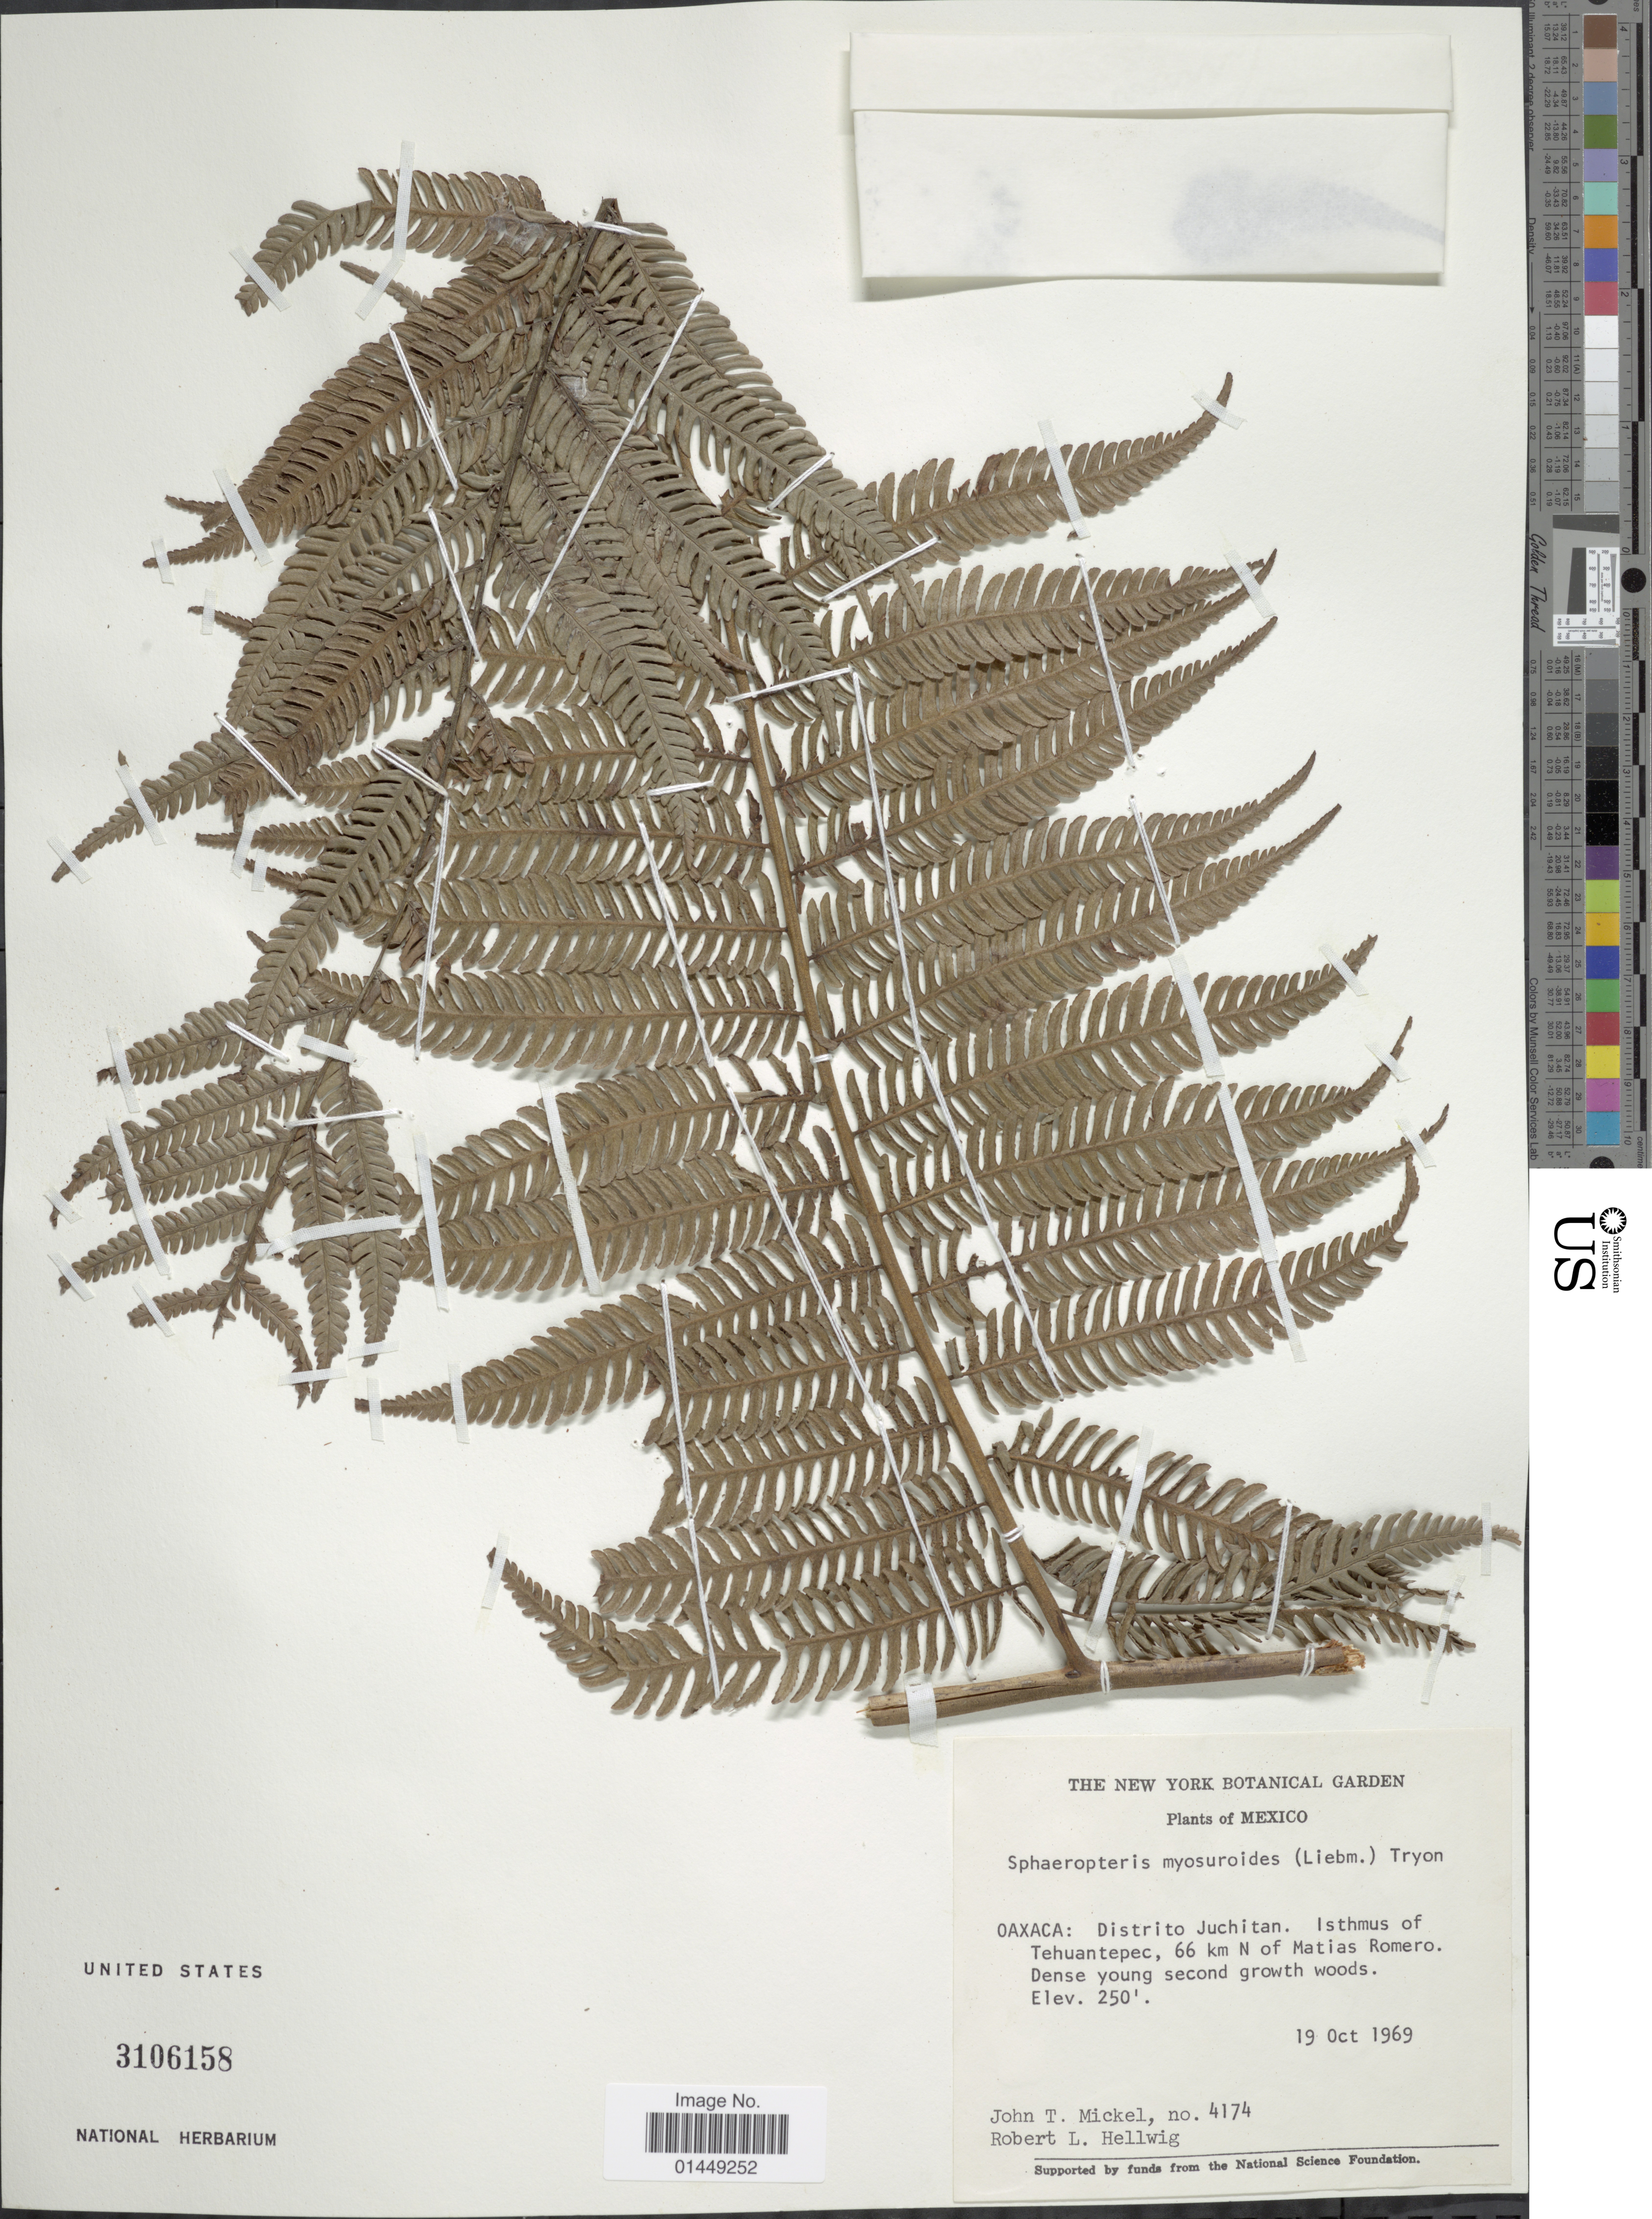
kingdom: Plantae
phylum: Tracheophyta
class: Polypodiopsida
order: Cyatheales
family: Cyatheaceae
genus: Cyathea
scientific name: Cyathea myosuriodes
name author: (Liebm.) Domin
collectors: J. T. Mickel & R. Hellwig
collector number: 4174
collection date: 1969-10-19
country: Mexico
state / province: Oaxaca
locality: Oaxaca: Distrito Juchitan. Isthmus of Tehuantepec, 66 km N of Matias Romero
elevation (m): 76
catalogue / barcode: US 3106158